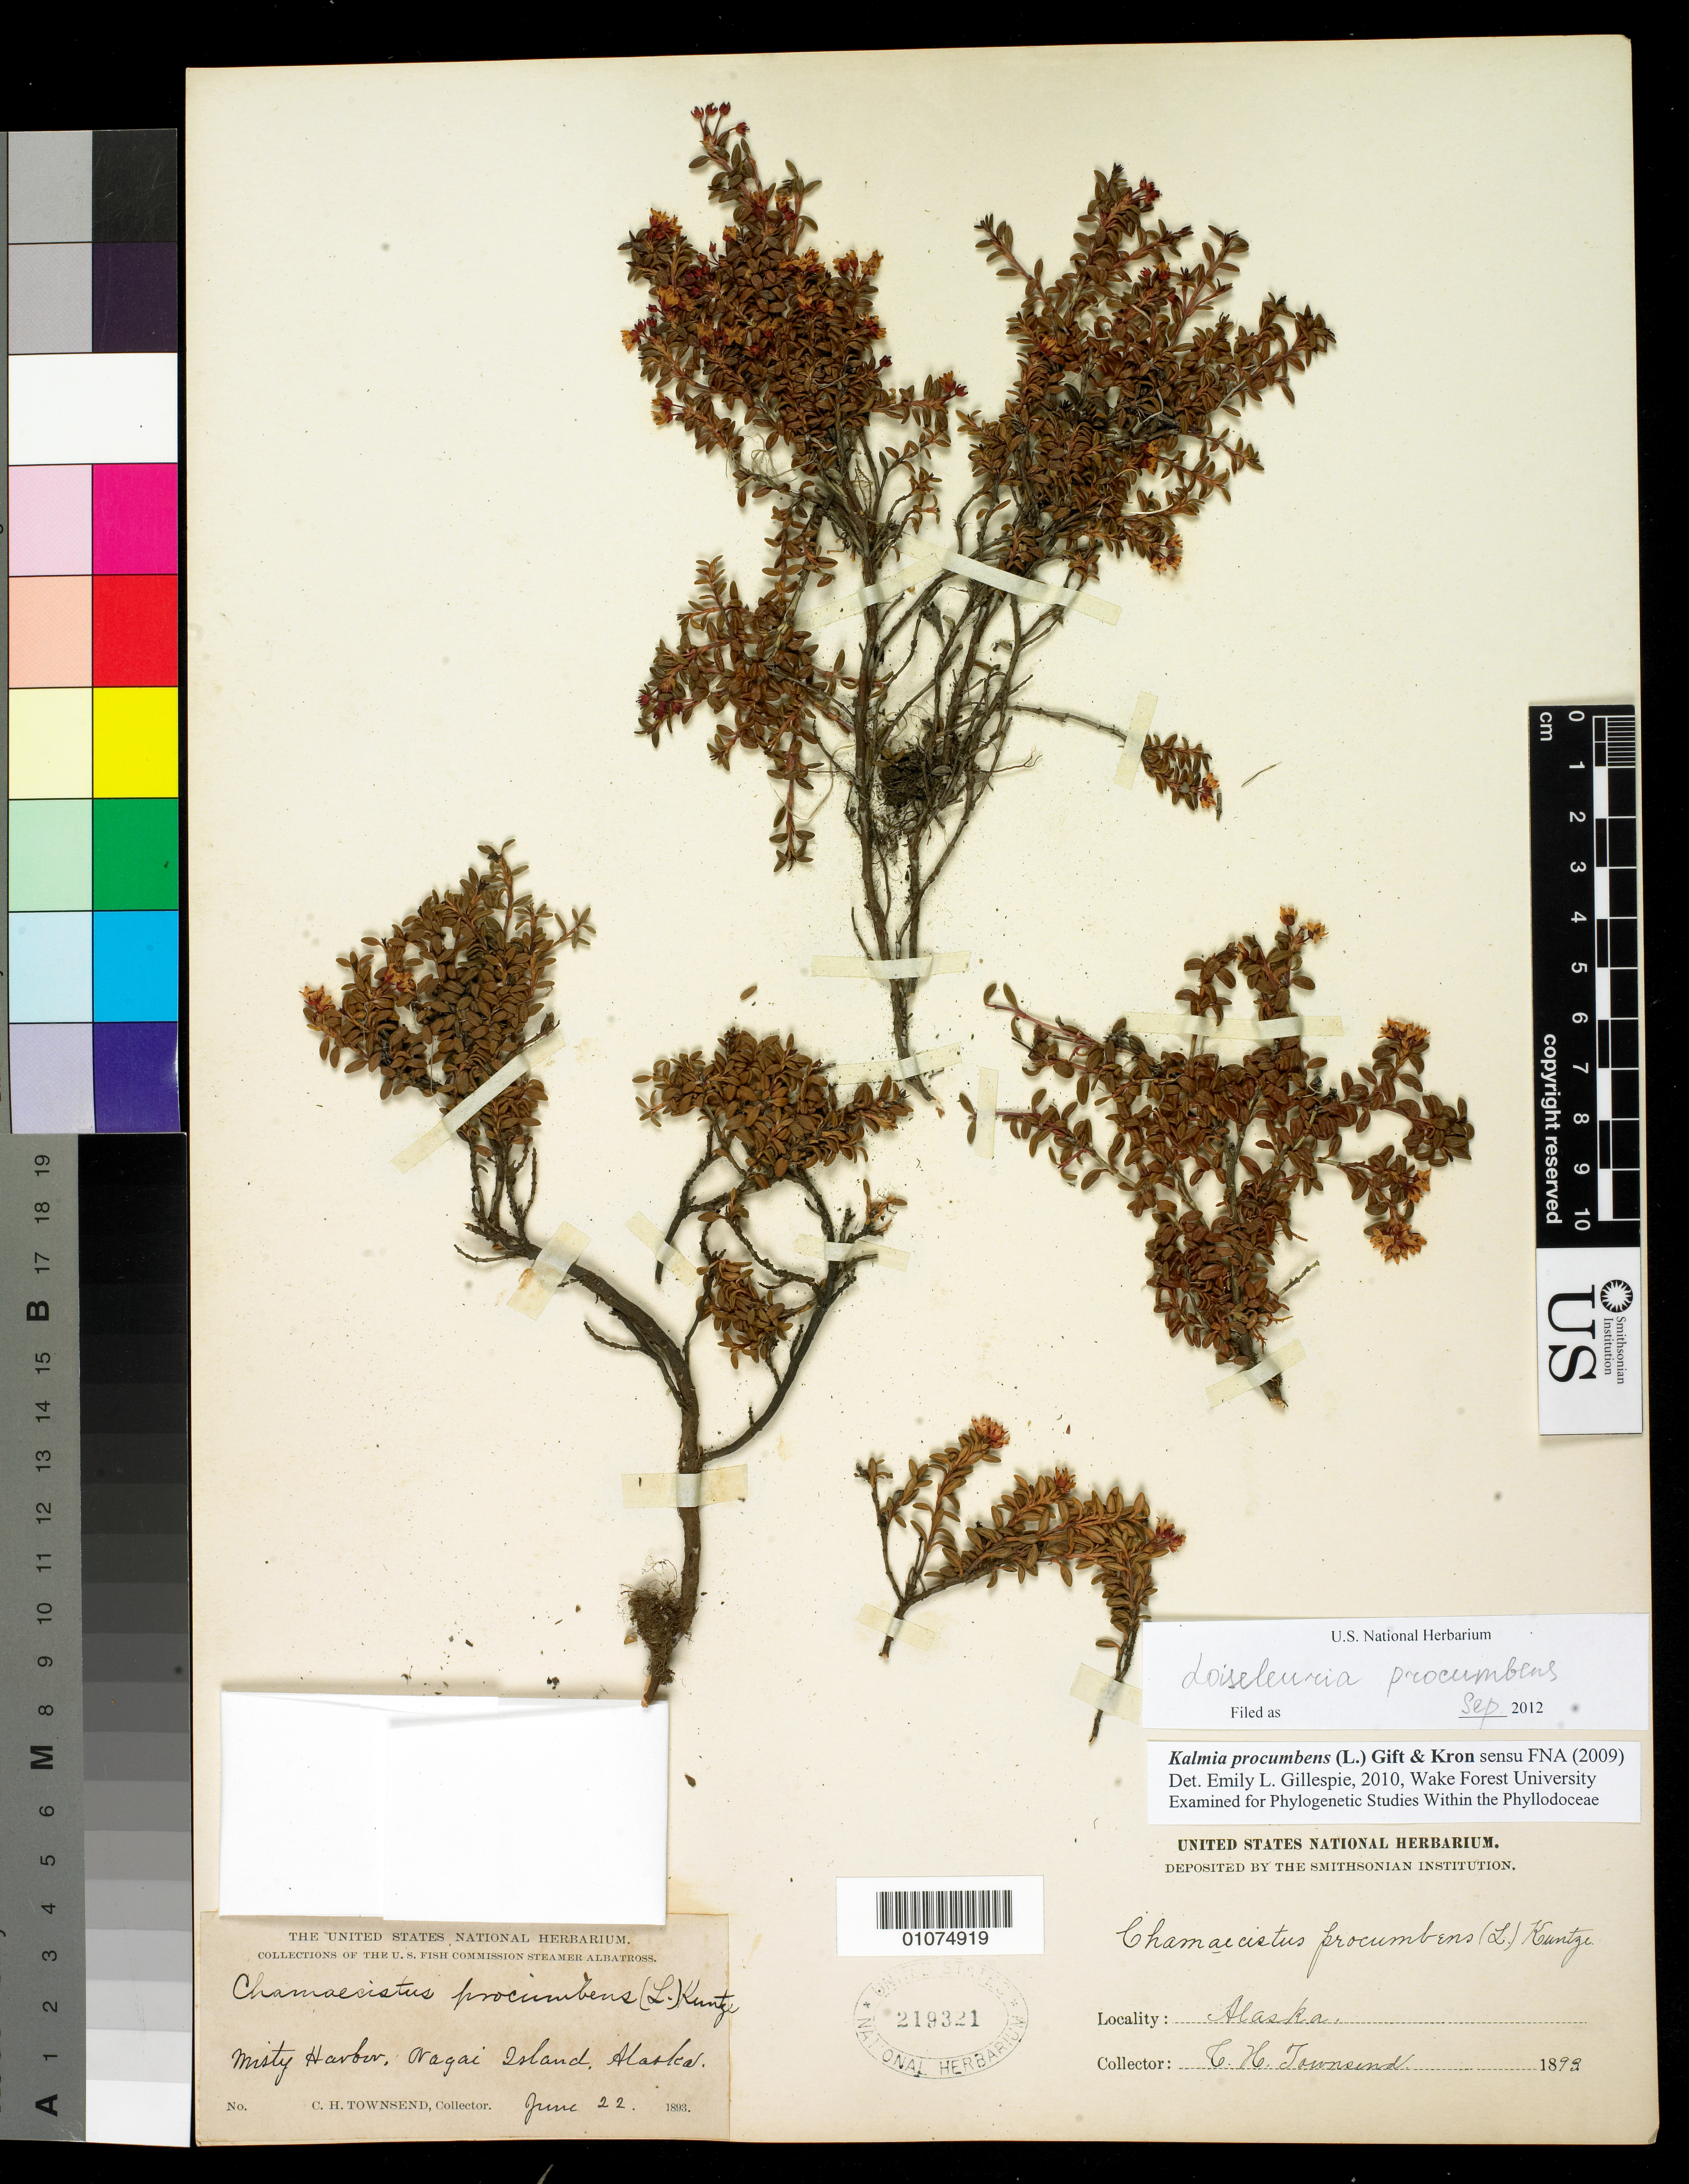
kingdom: Plantae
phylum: Tracheophyta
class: Magnoliopsida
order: Ericales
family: Ericaceae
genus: Loiseleuria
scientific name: Loiseleuria procumbens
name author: (L.) Desv.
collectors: C. H. Townsend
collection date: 1893-06-22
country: United States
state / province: Alaska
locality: Misty Harbor, Nagai Island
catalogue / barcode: US 219321